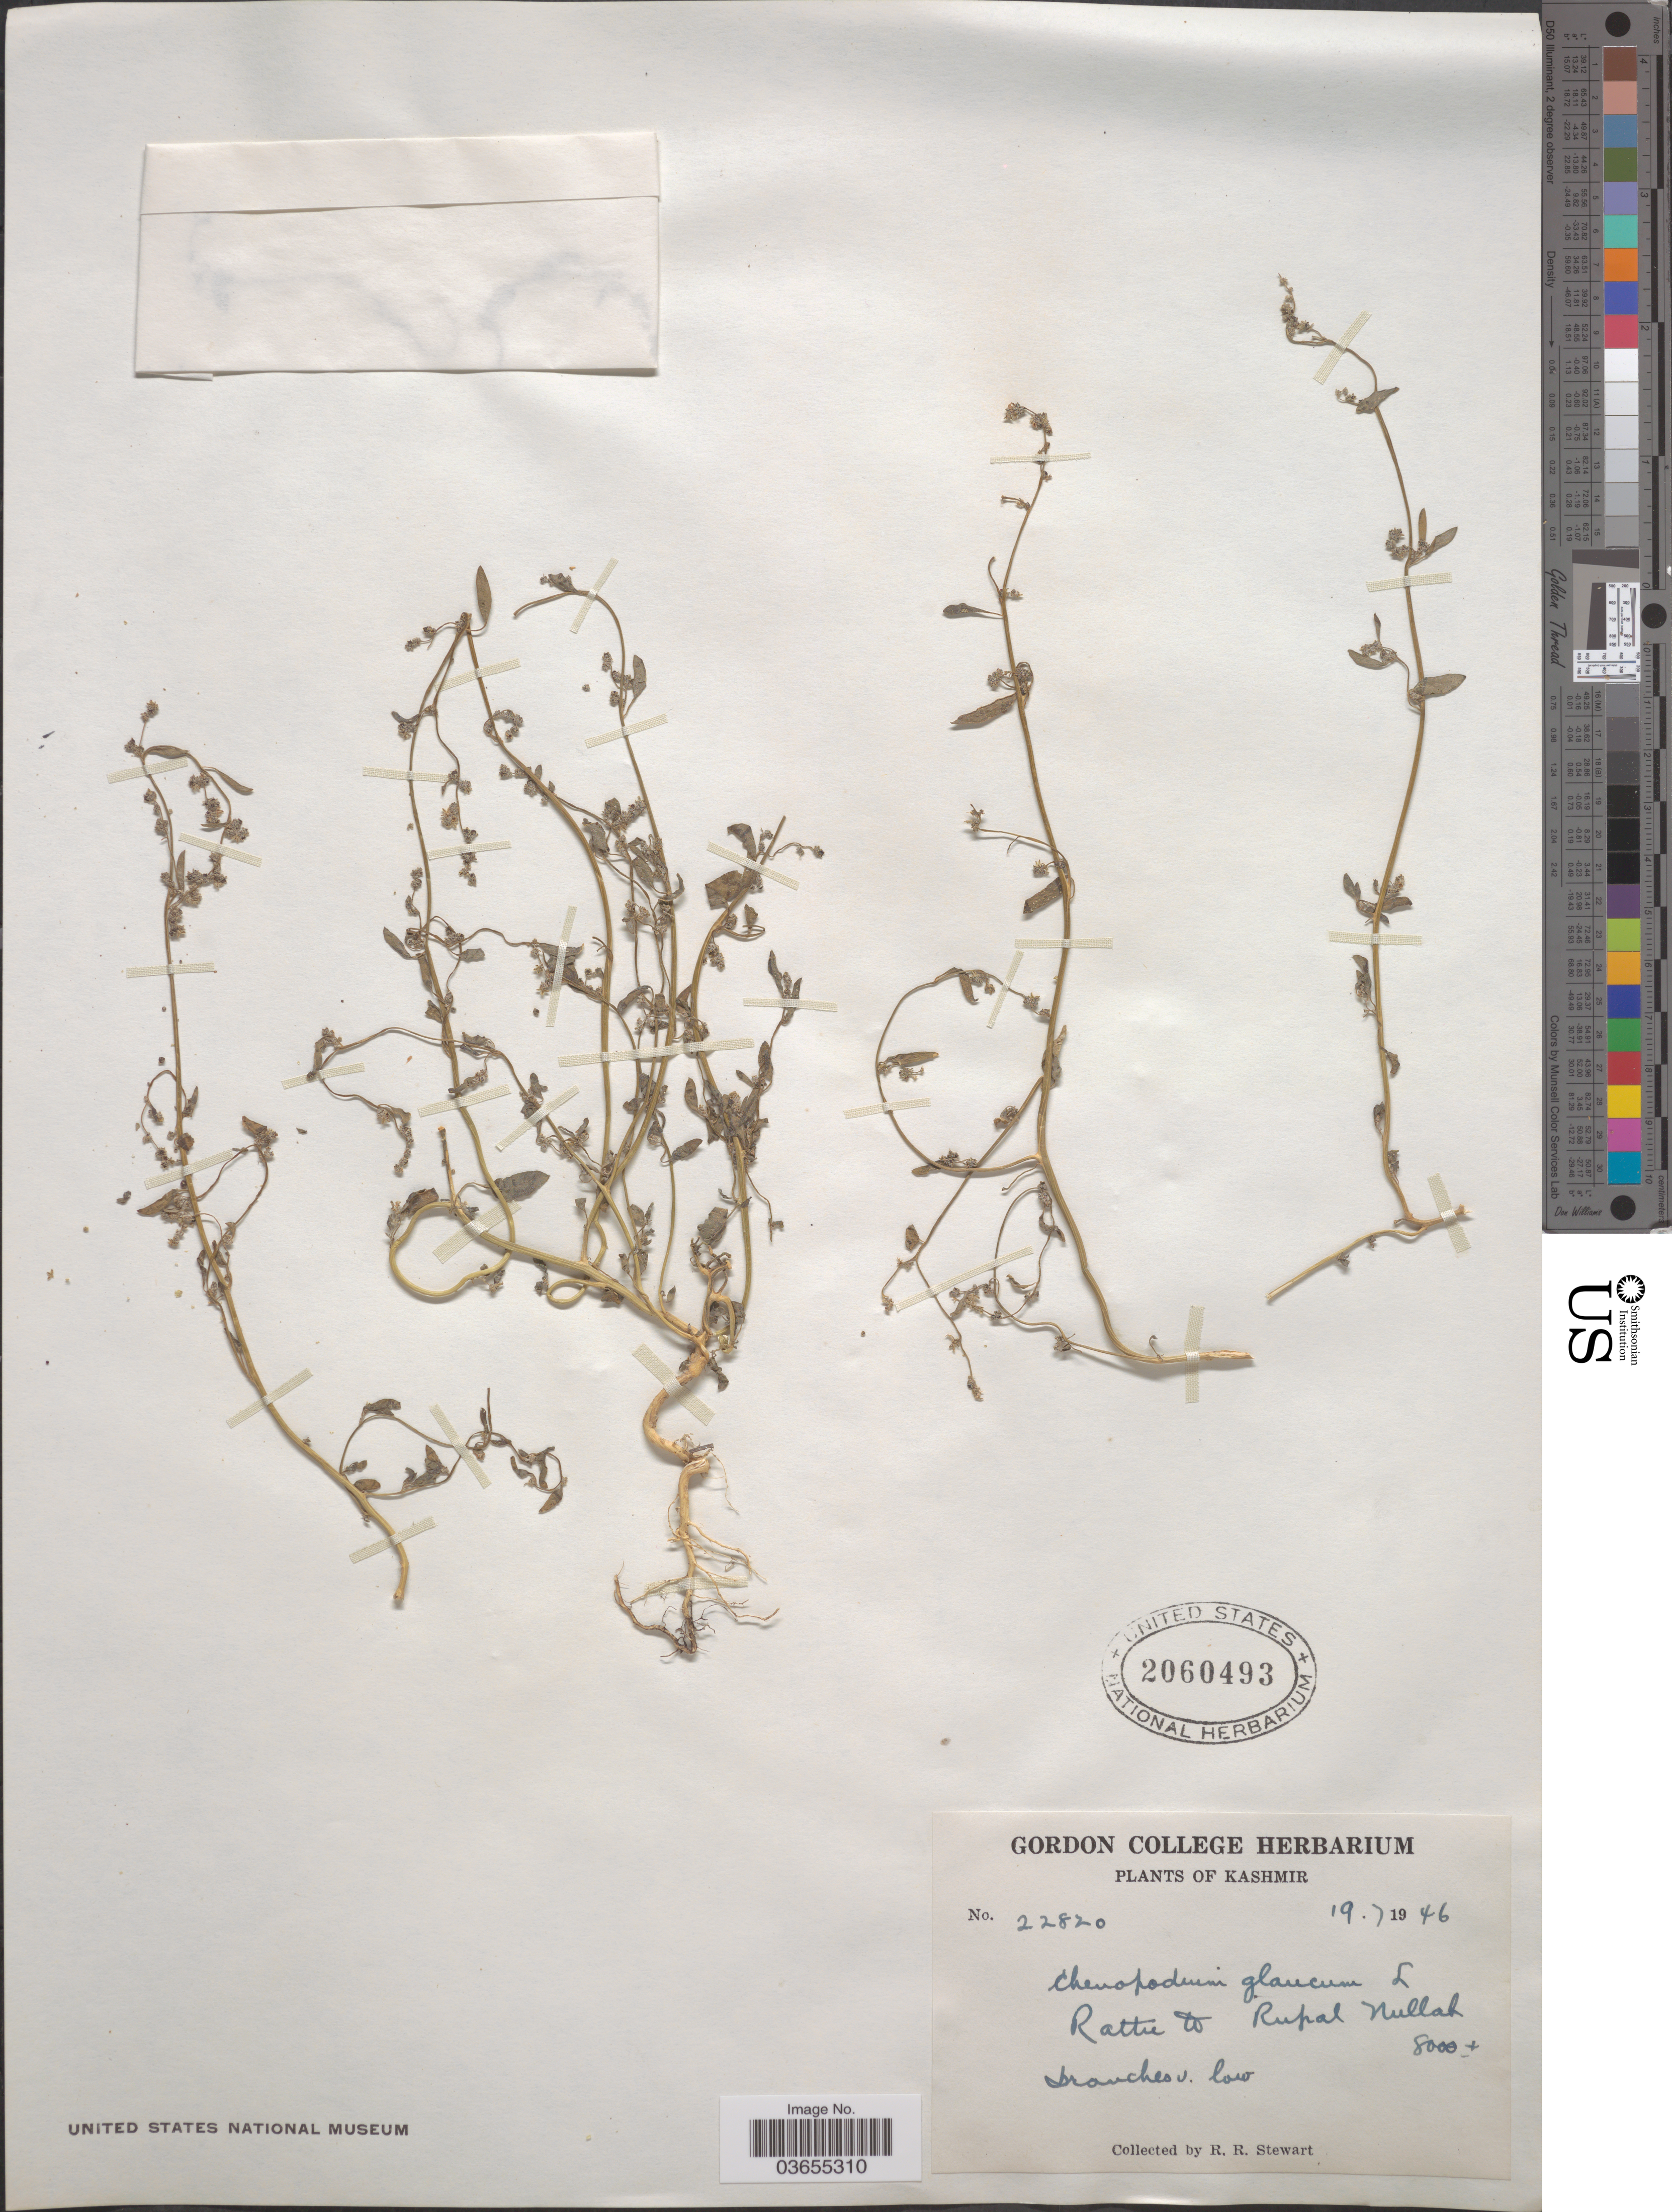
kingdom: Plantae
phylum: Tracheophyta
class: Magnoliopsida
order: Caryophyllales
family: Amaranthaceae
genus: Chenopodium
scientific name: Chenopodium glaucum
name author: L.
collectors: R. Stewart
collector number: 22820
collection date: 1946-07-19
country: India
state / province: Jammu and Kashmir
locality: Kashmir. Rattu to Rupal Nullah.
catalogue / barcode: US 2060493